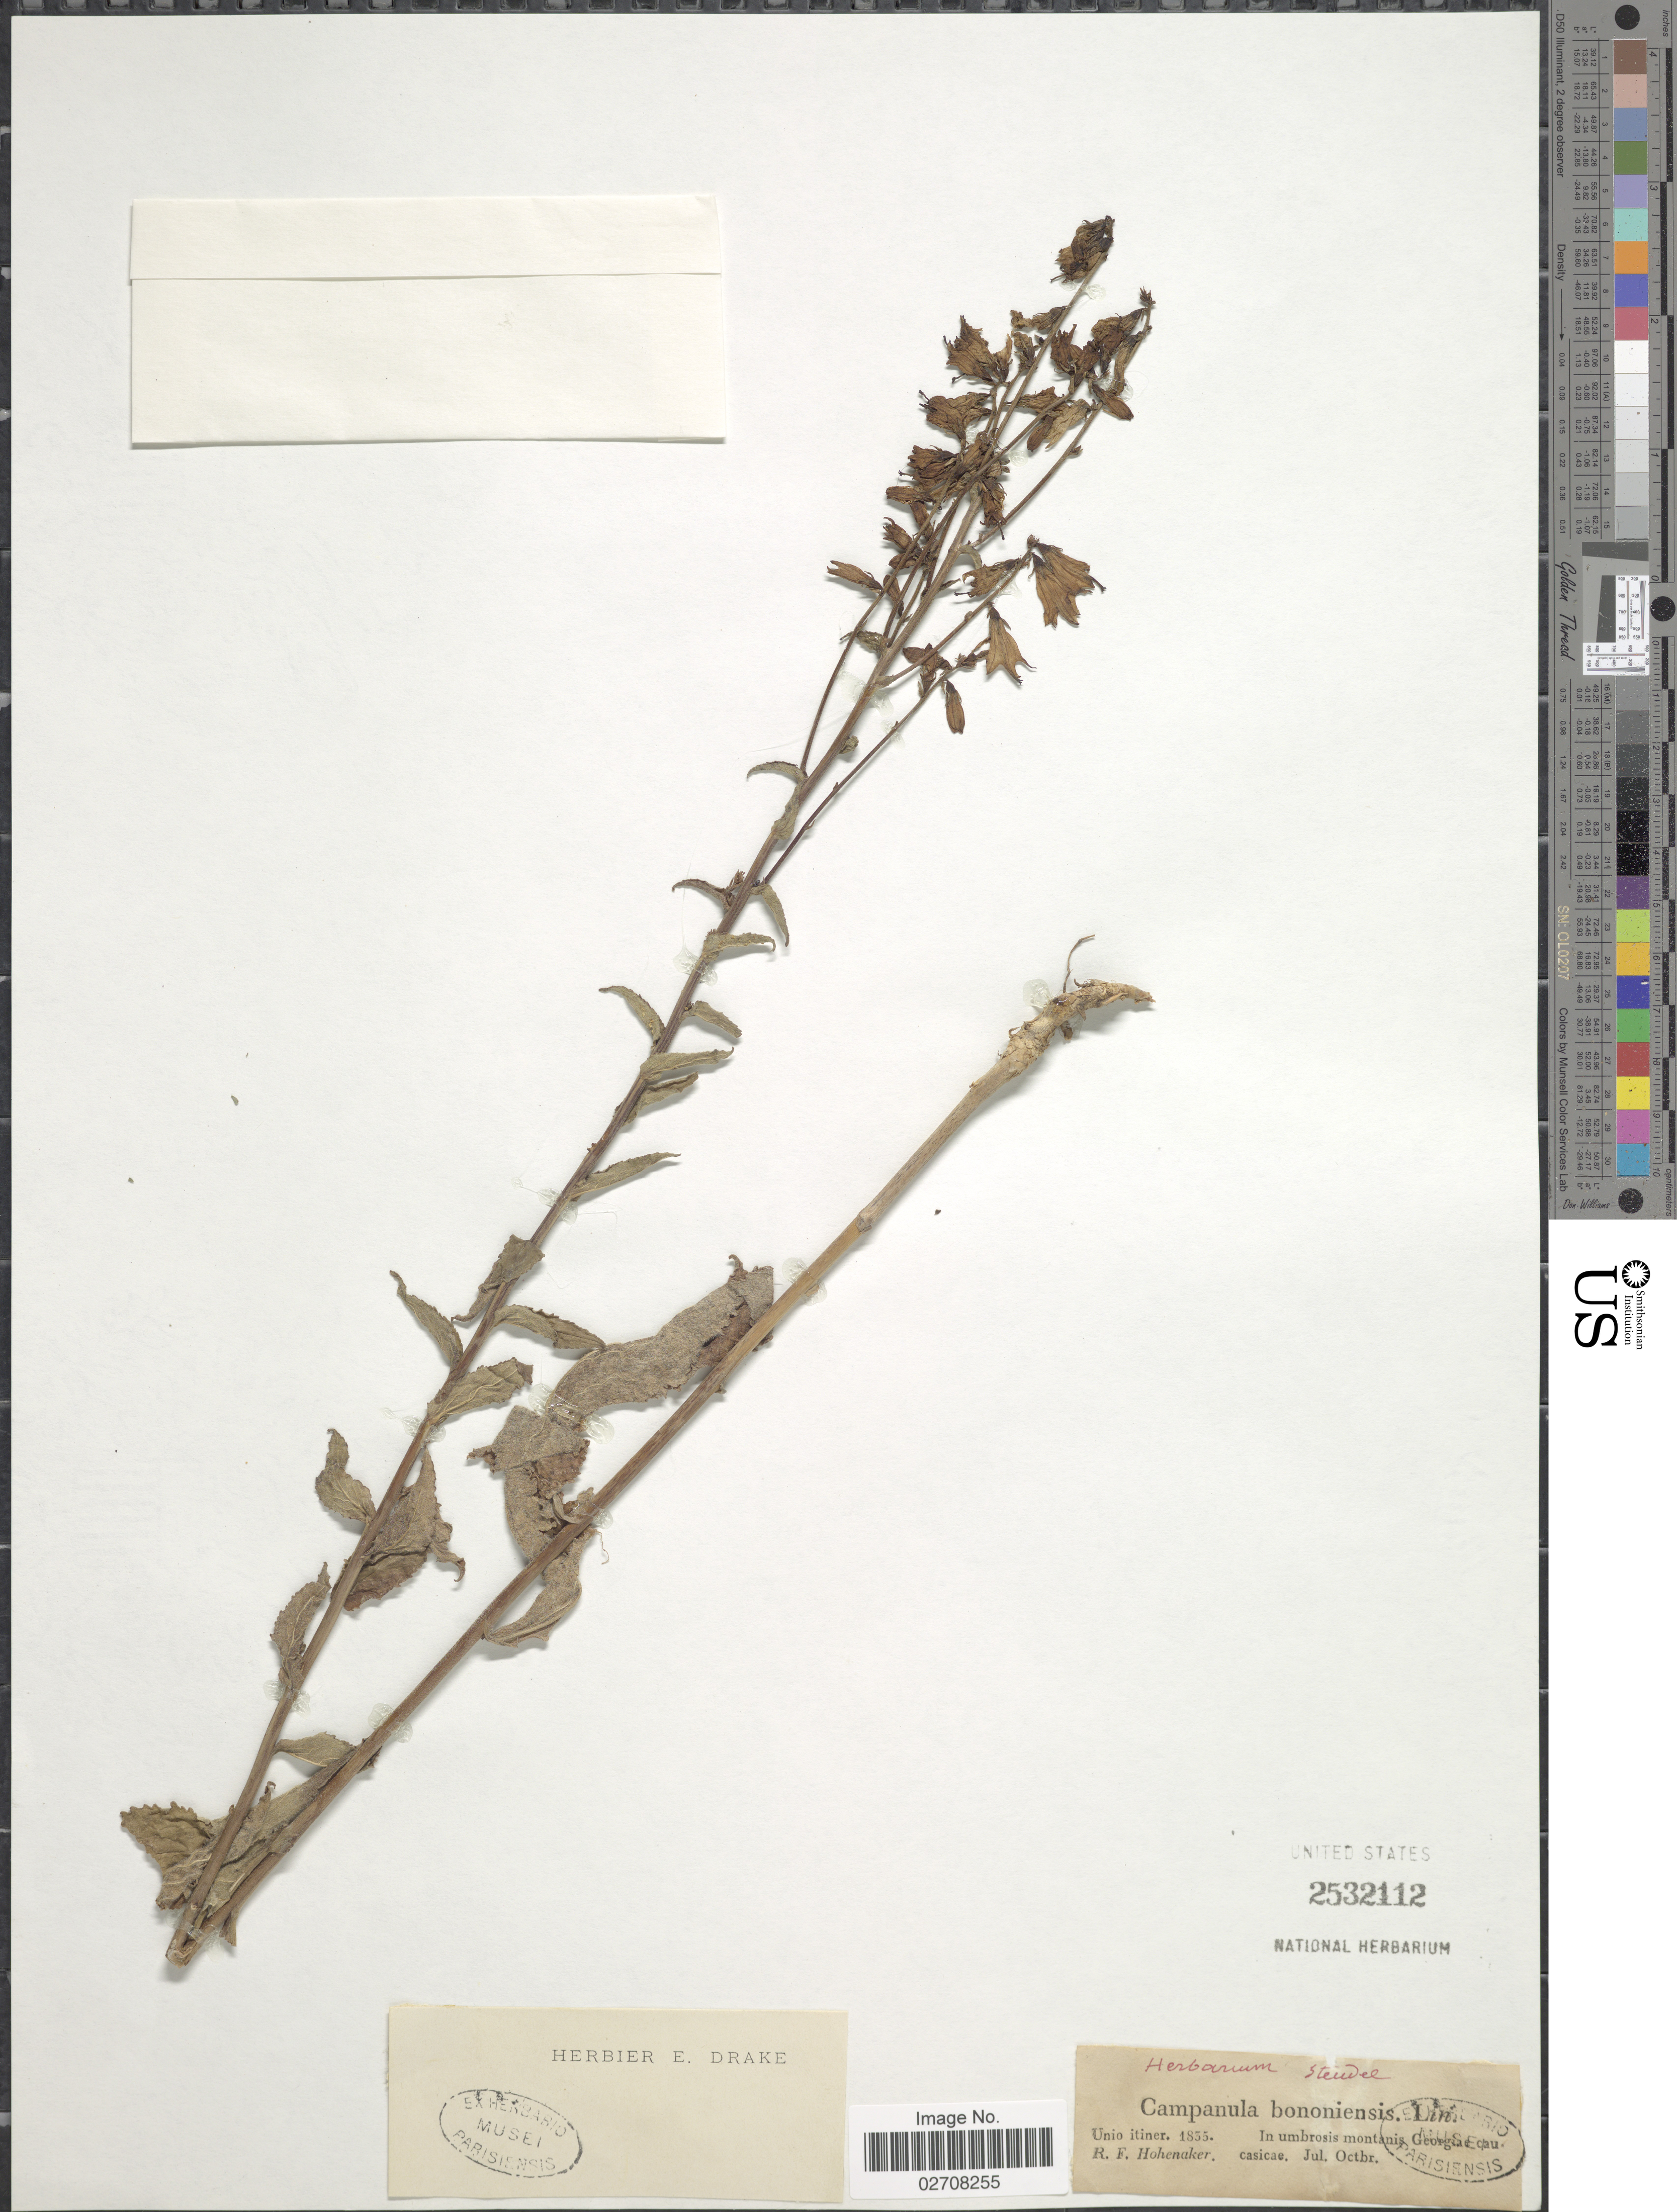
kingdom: Plantae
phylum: Tracheophyta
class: Magnoliopsida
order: Asterales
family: Campanulaceae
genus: Campanula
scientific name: Campanula bononiensis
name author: L.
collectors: R. Hohenaker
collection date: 1835-07/1835-10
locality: Unio itiner. In umbrosis montanis Georgia caucasicae.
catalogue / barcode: US 2532112